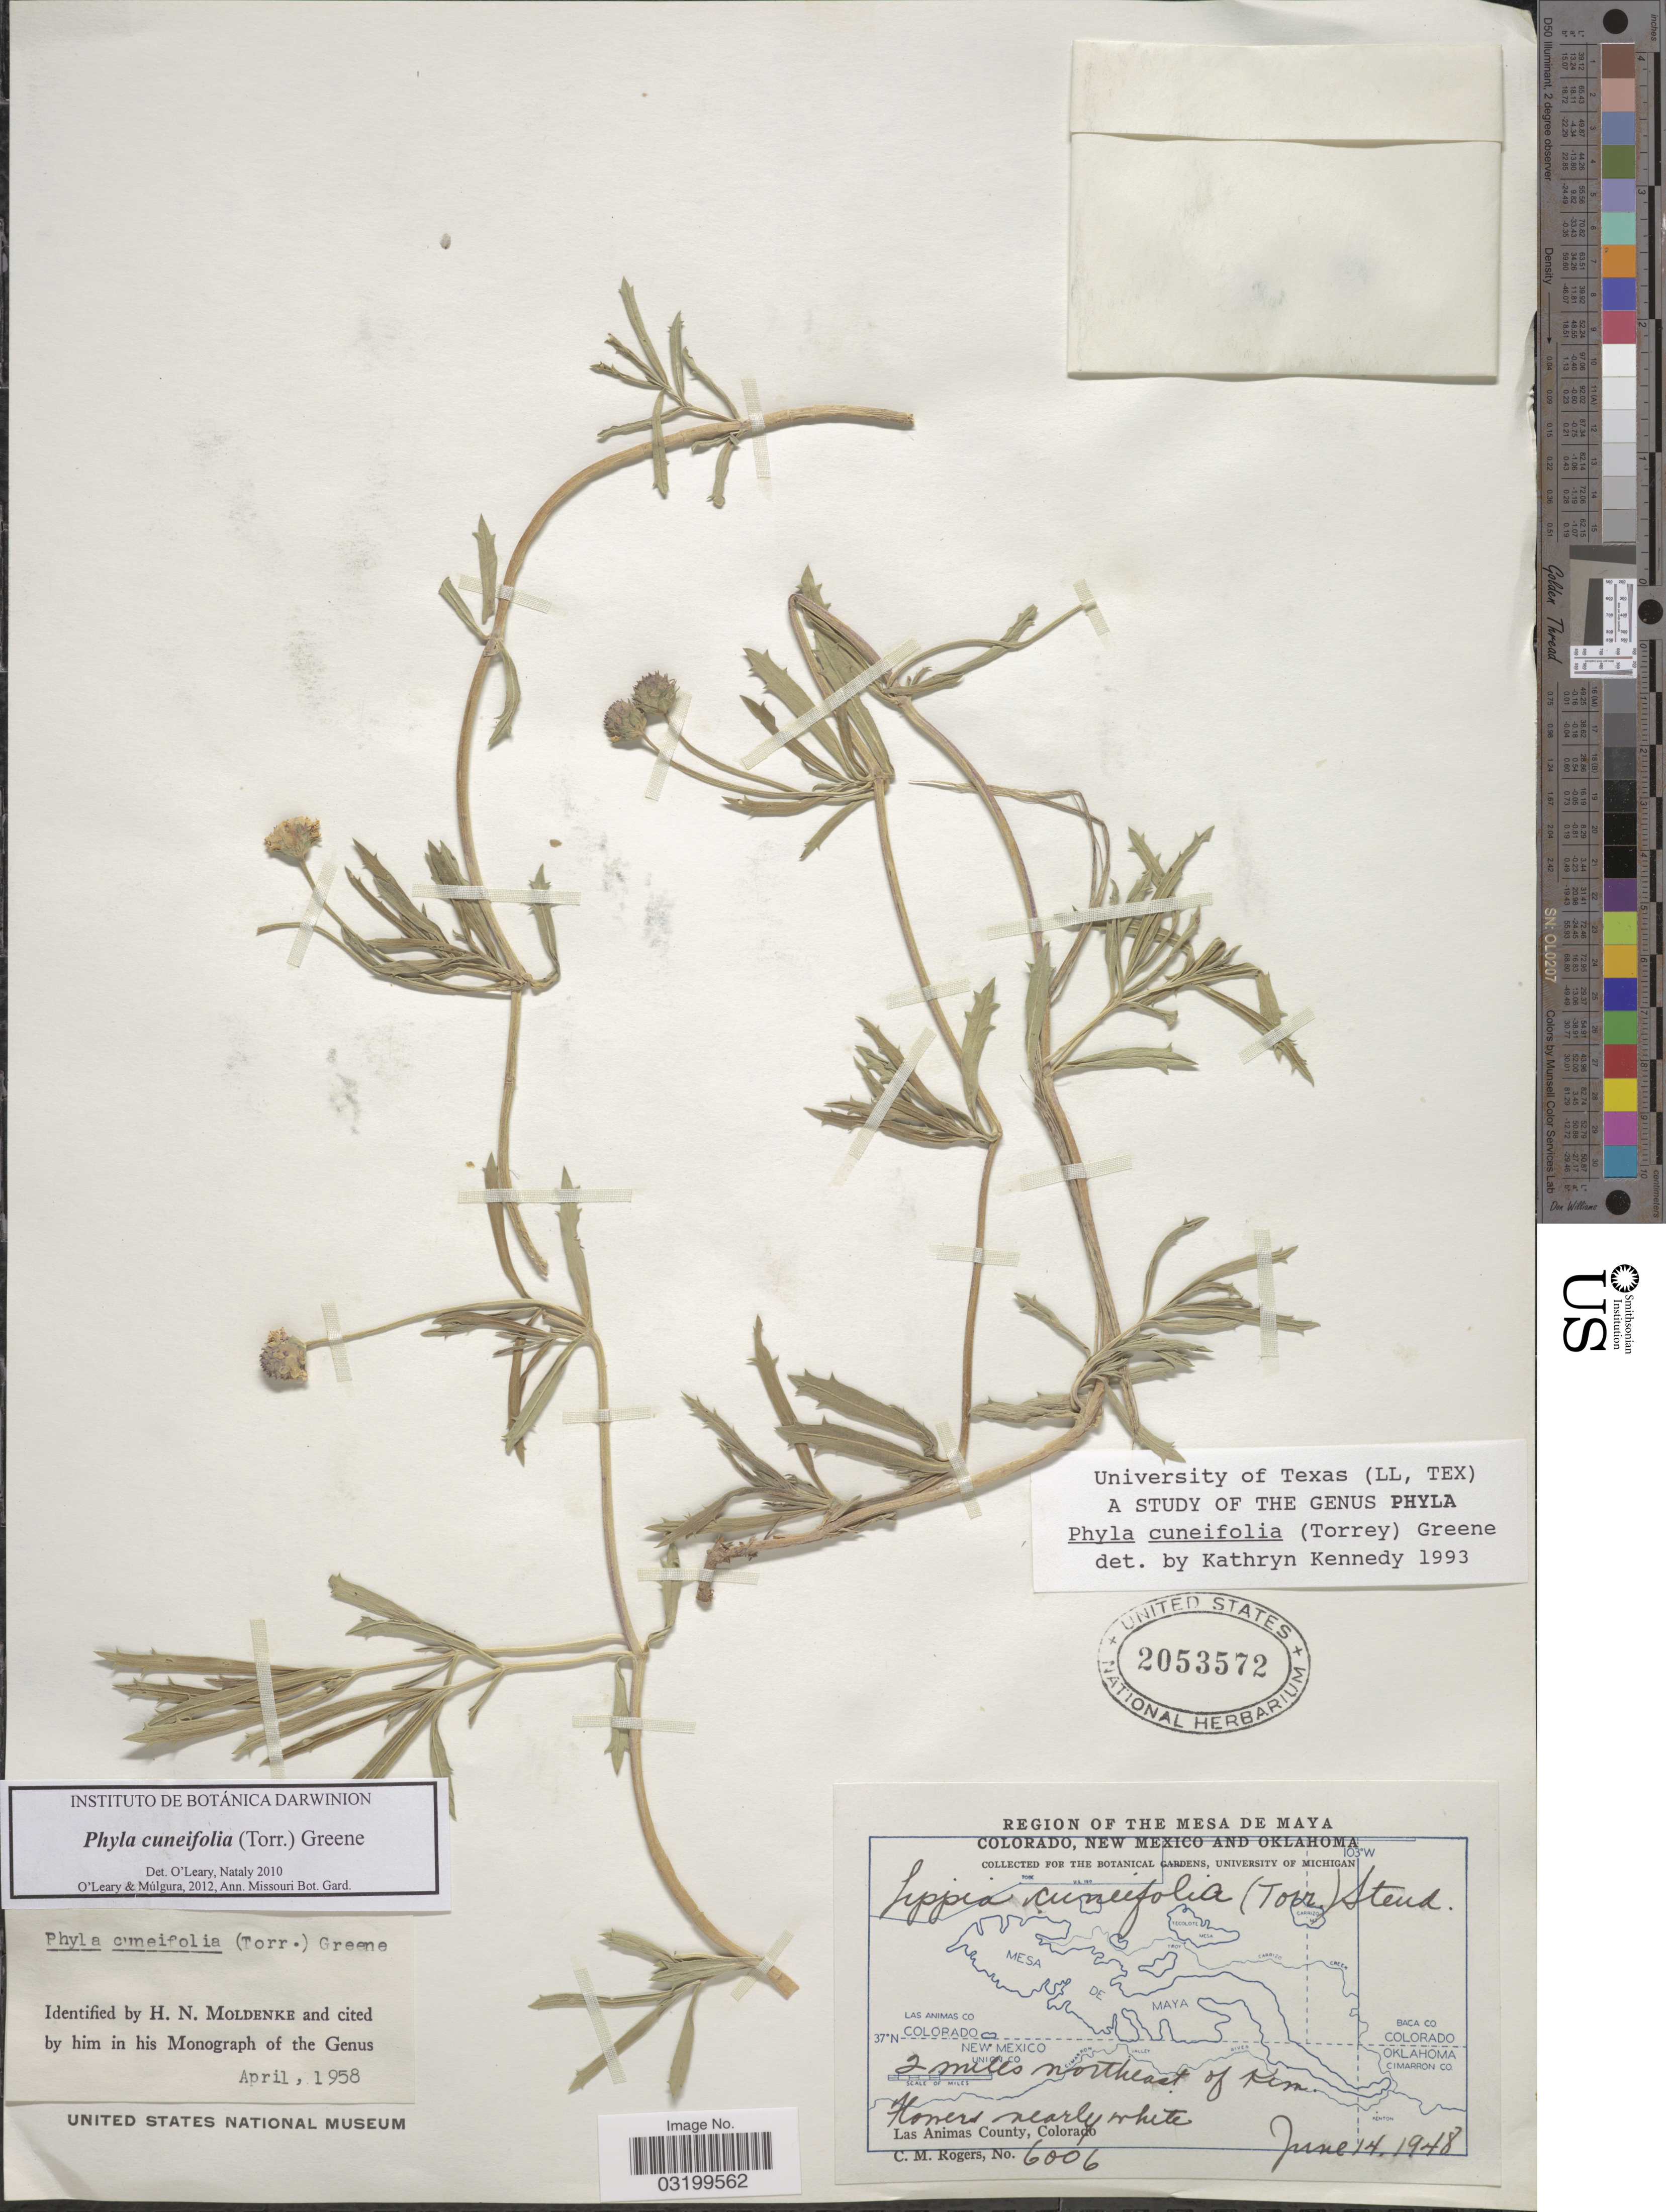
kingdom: Plantae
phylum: Tracheophyta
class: Magnoliopsida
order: Lamiales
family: Verbenaceae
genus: Phyla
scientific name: Phyla cuneifolia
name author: (Torr.) Greene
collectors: C. M. Rogers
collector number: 6006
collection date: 1948-06-14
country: United States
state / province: Colorado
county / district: Las Animas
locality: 2 miles northeast of Kim, Las Animas County, Colorado.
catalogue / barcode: US 2053572